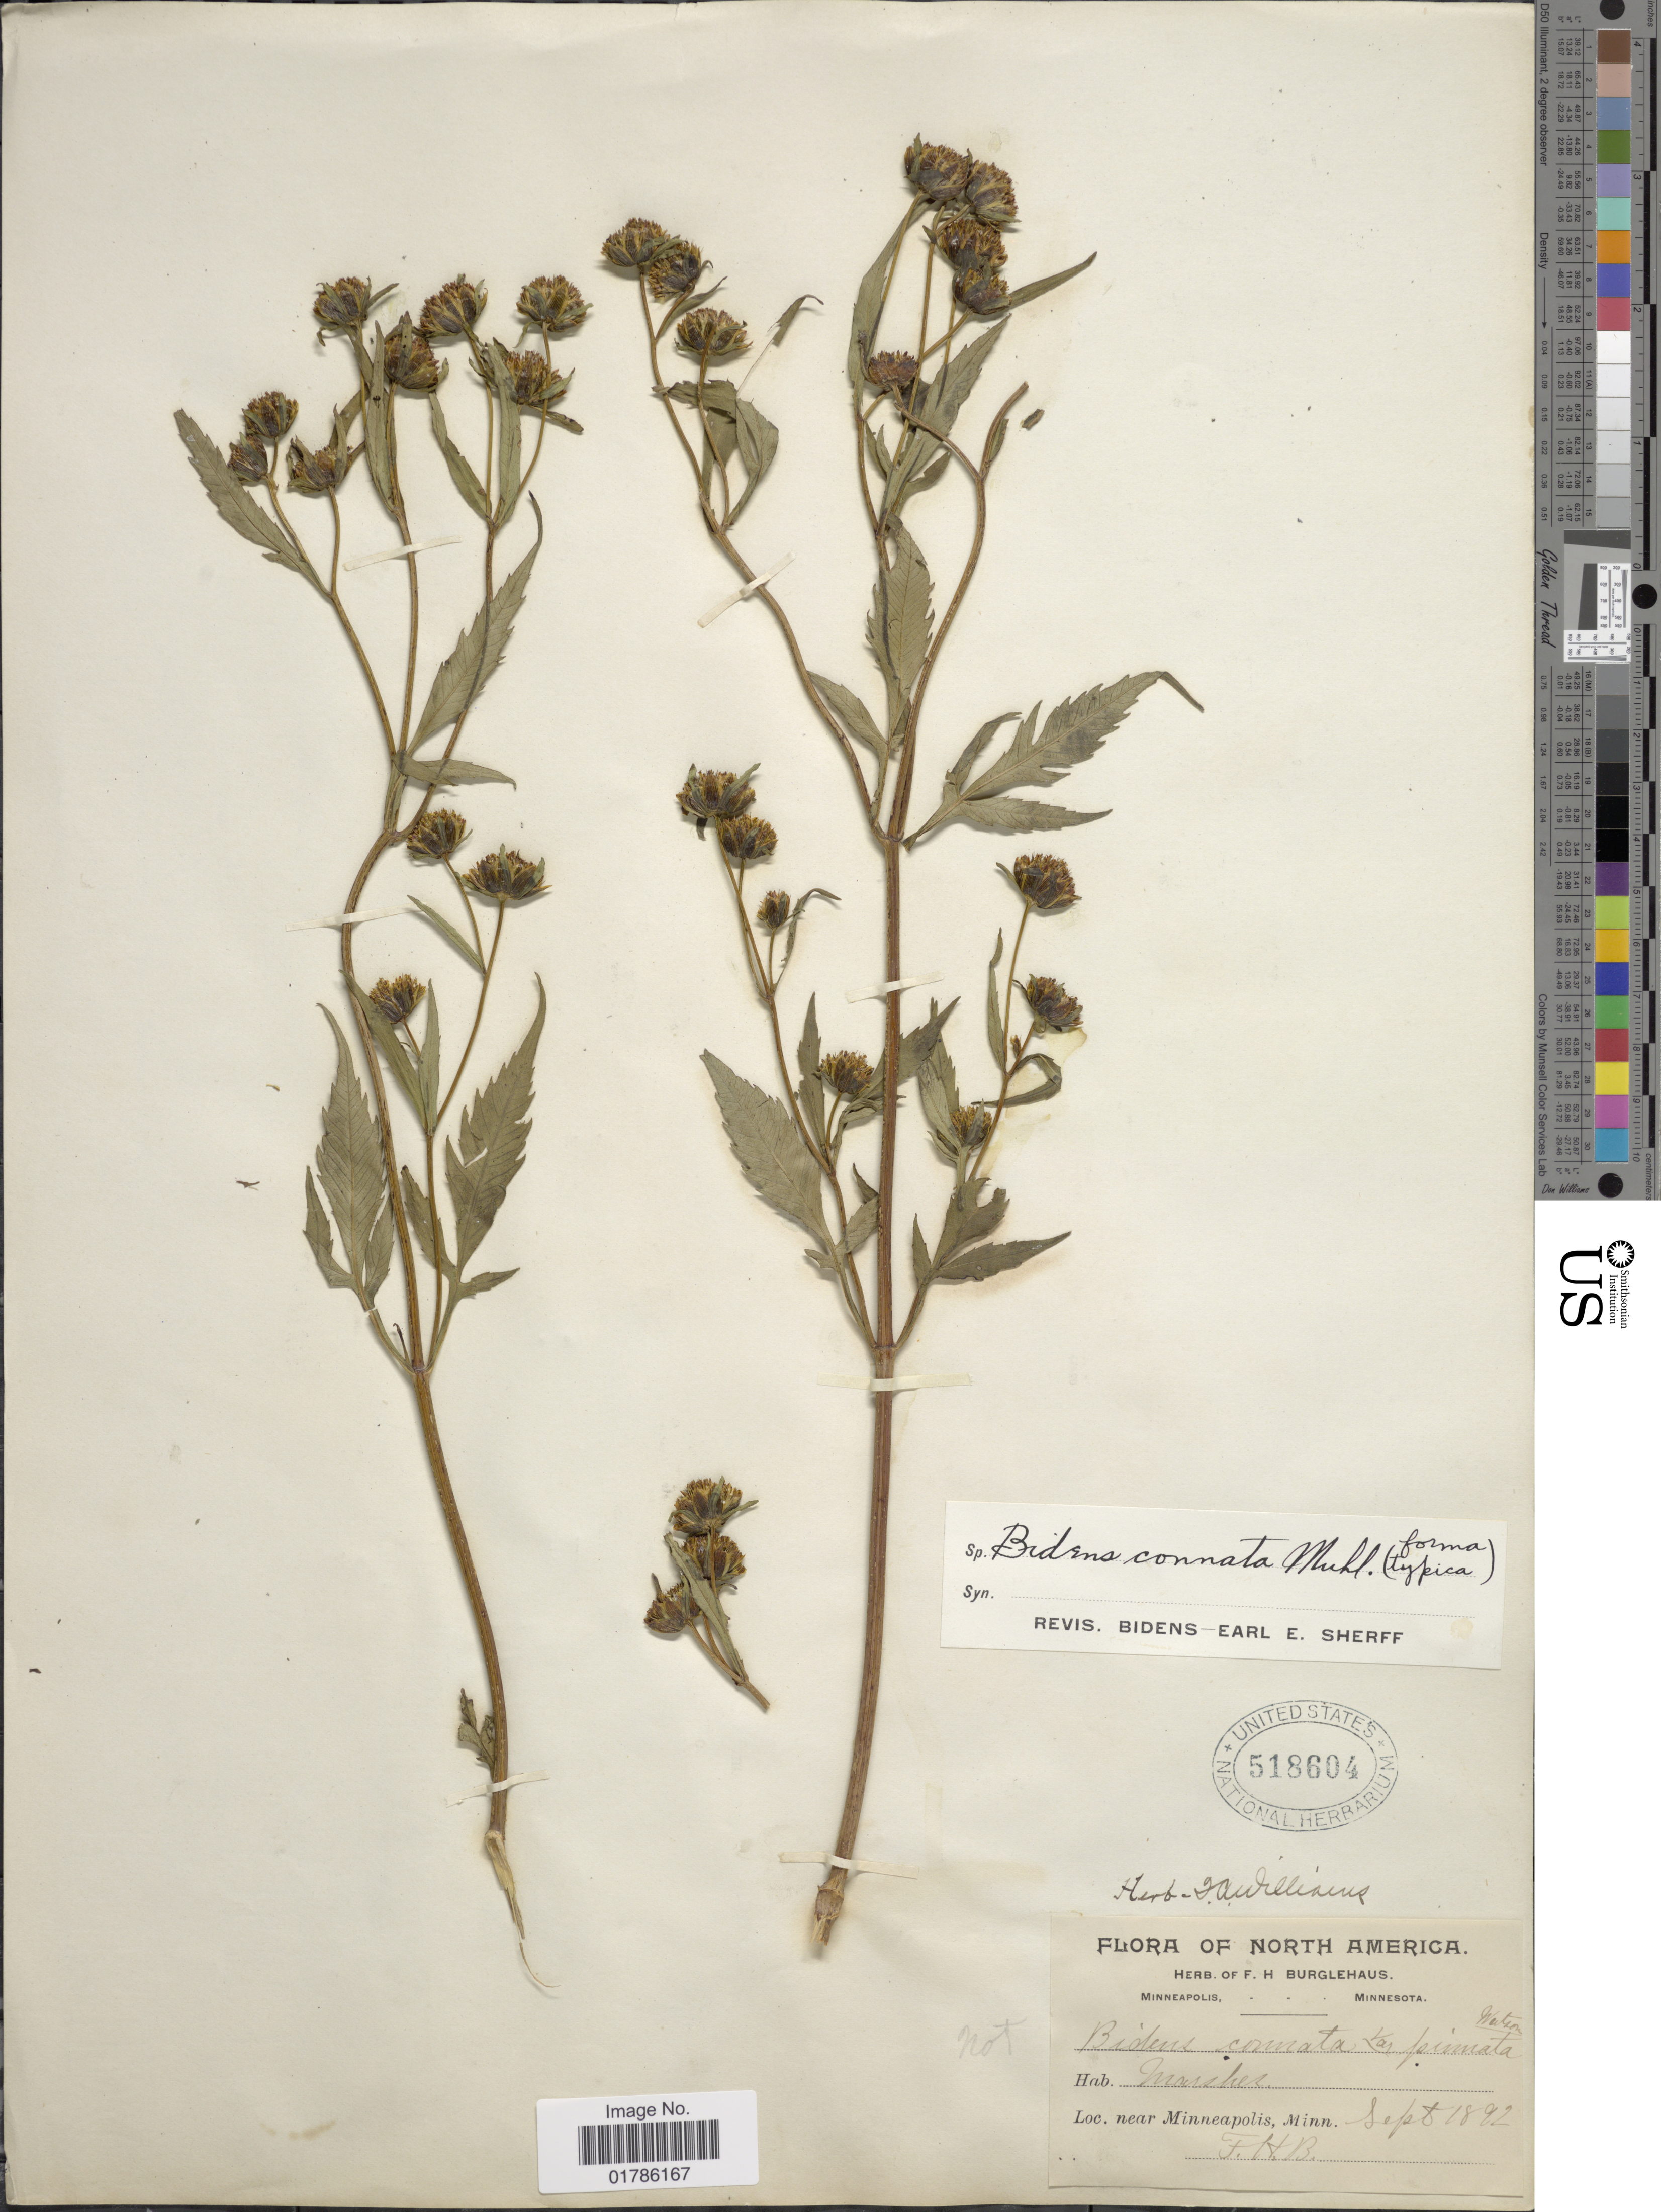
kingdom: Plantae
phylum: Tracheophyta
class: Magnoliopsida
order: Asterales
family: Asteraceae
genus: Bidens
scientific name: Bidens connata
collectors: F. Burglehaus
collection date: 1892-09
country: United States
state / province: Minnesota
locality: Near Minneapolis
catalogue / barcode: US 518604